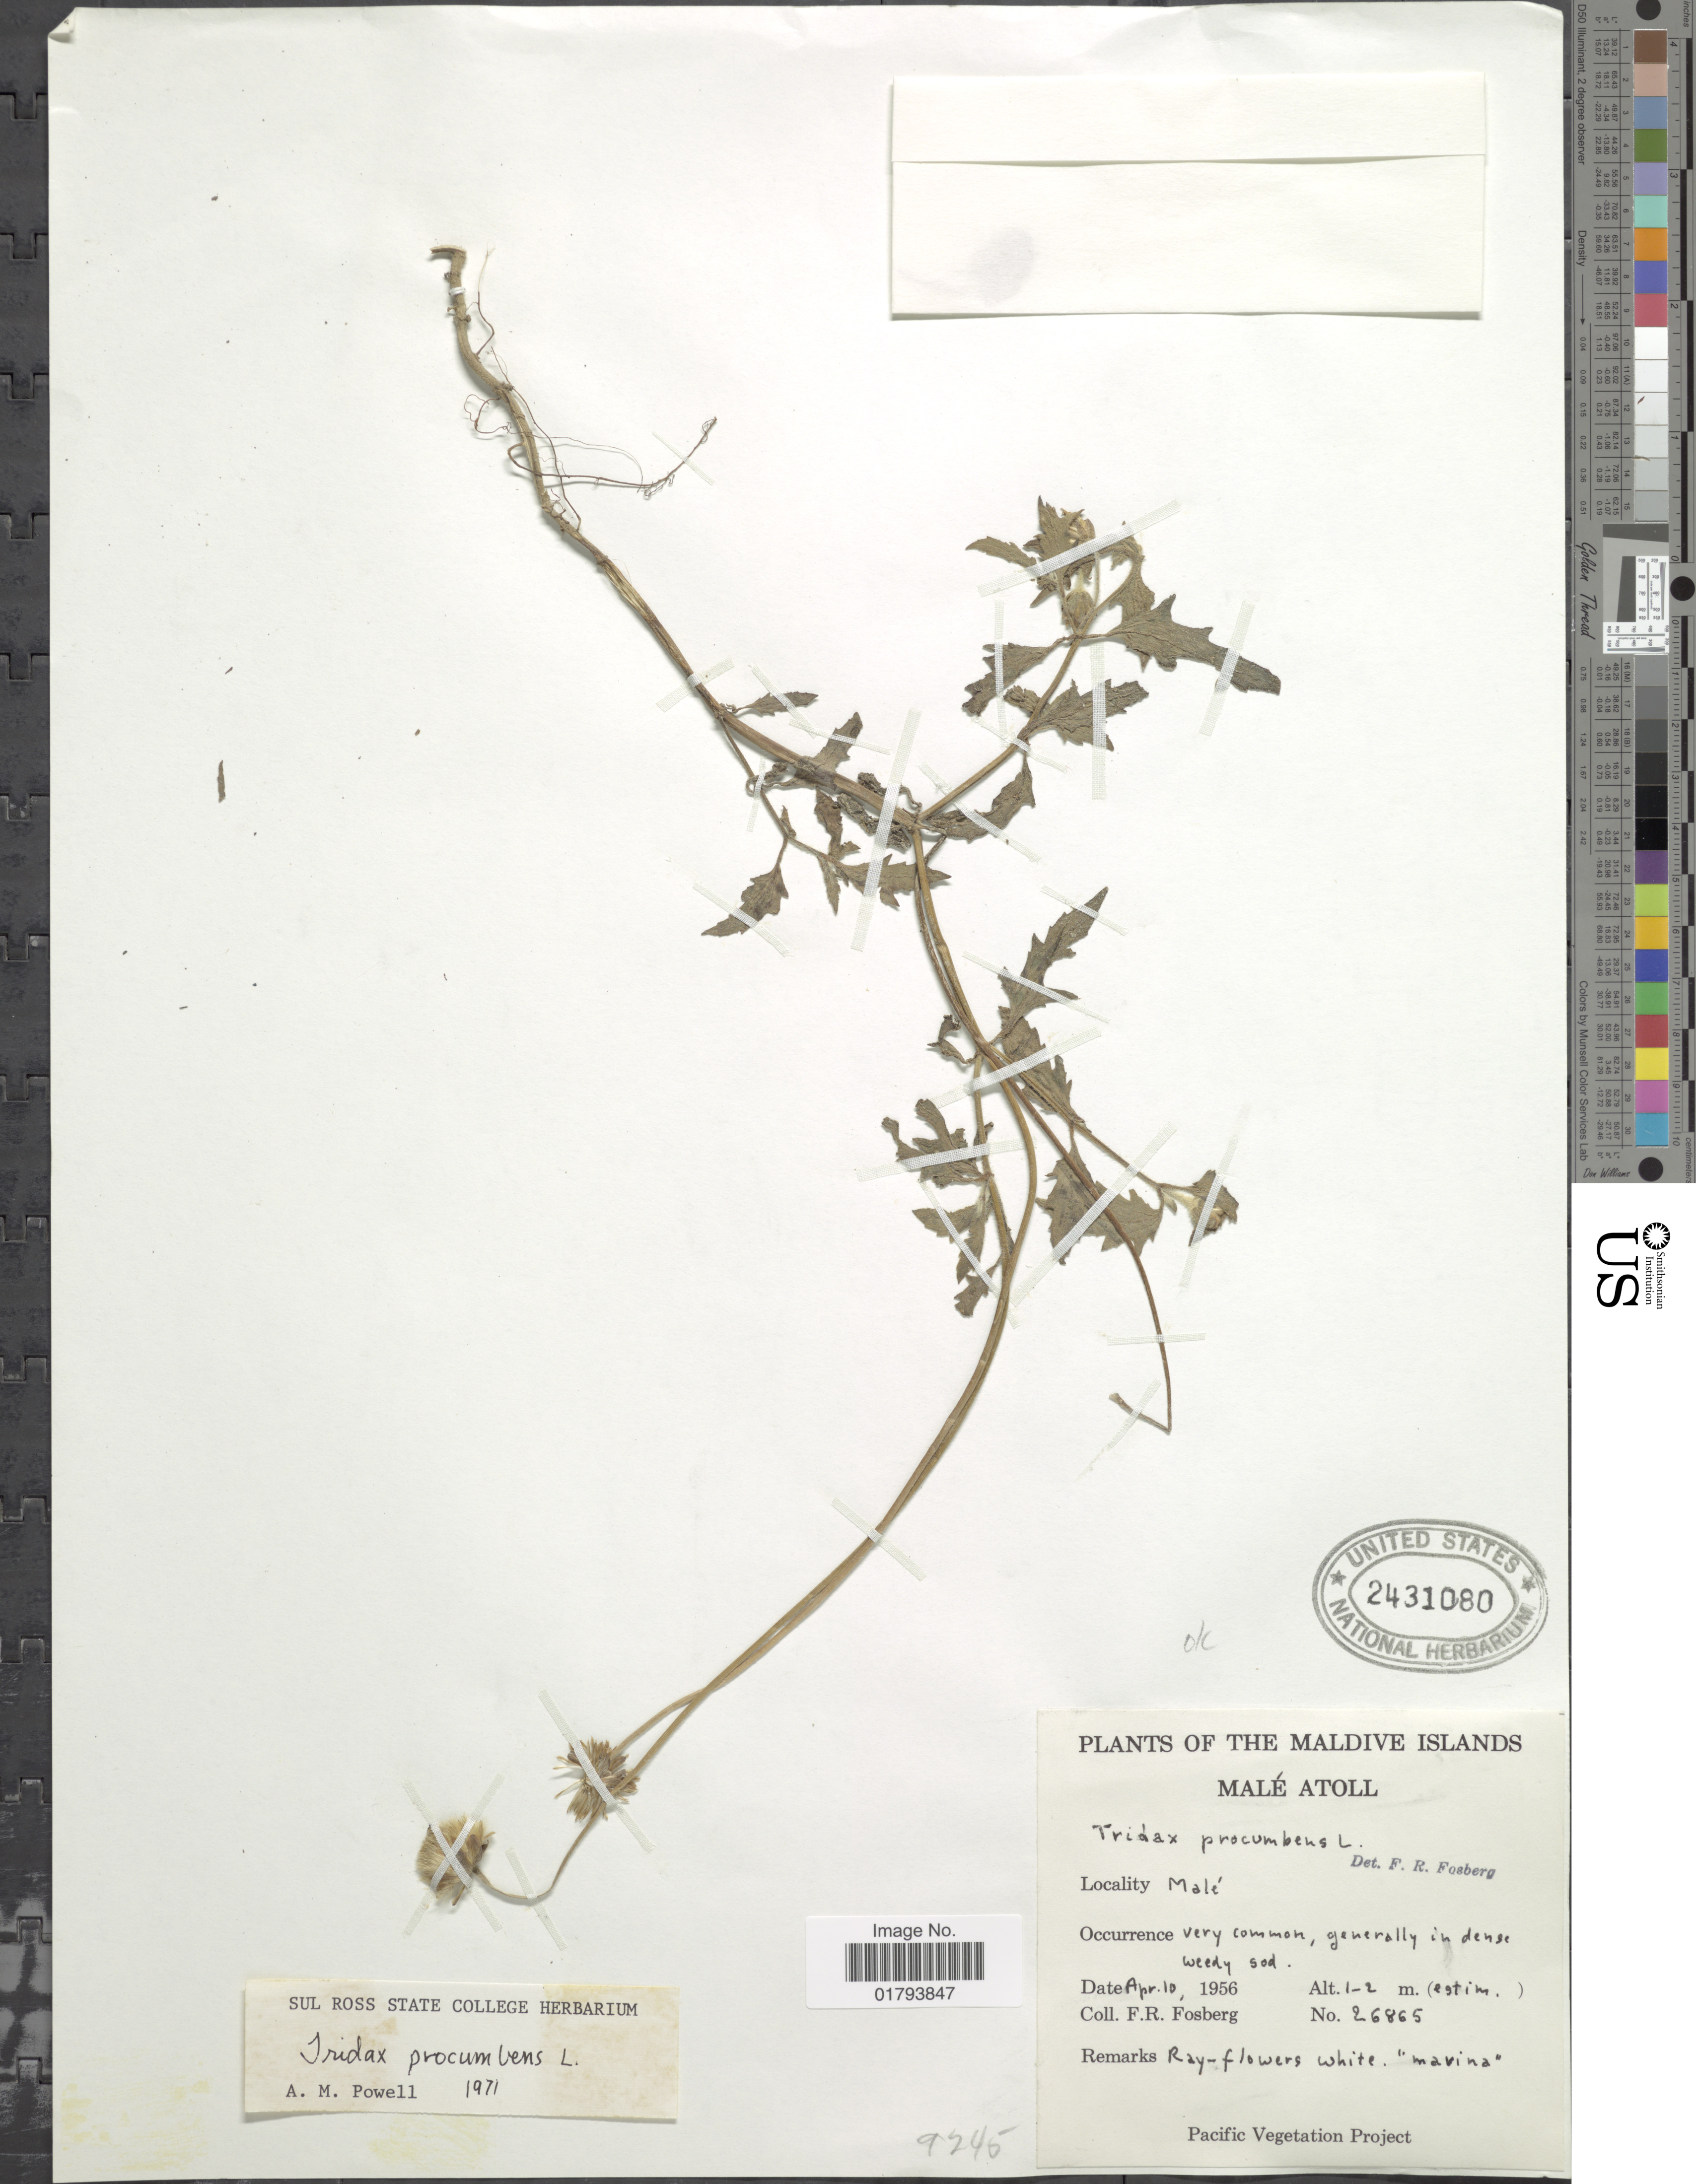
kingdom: Plantae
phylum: Tracheophyta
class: Magnoliopsida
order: Asterales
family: Asteraceae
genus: Tridax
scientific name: Tridax procumbens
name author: L.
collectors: F. R. Fosberg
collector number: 26865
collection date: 1956-04-10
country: Maldive Islands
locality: Male Atoll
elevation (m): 1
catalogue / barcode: US 2431080